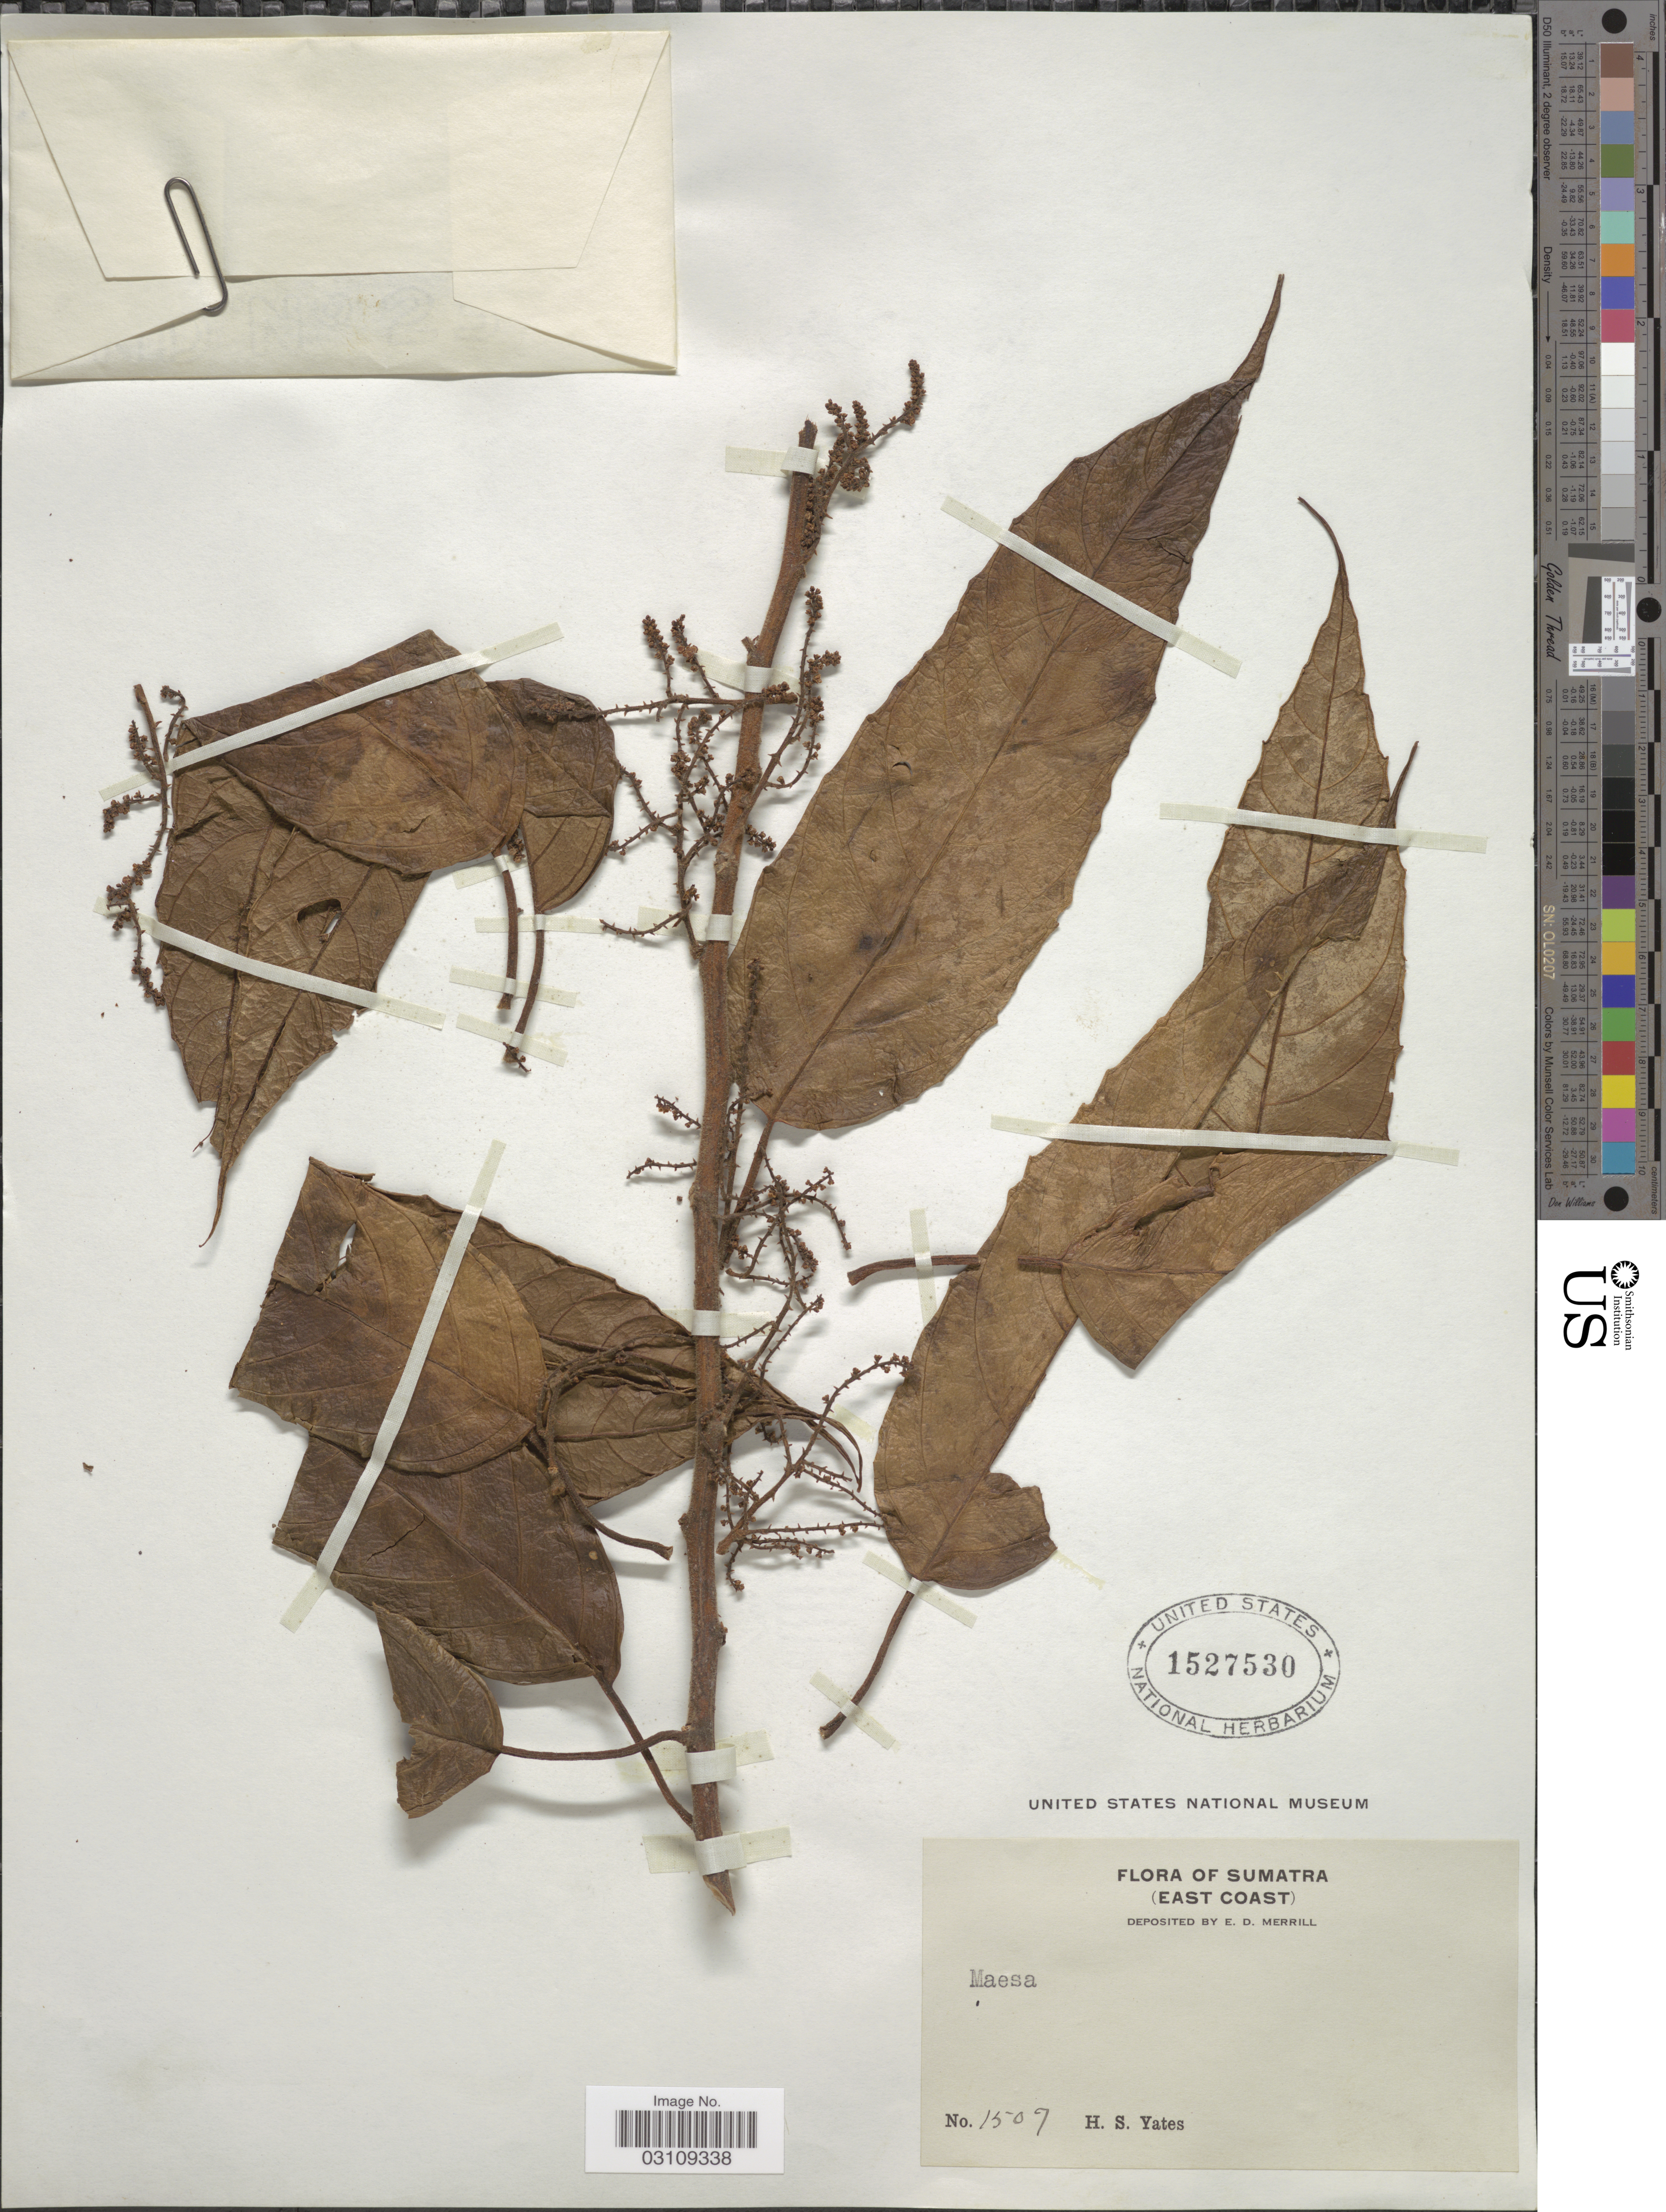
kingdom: Plantae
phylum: Tracheophyta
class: Magnoliopsida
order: Ericales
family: Primulaceae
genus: Maesa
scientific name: Maesa sp.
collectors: H. S. Yates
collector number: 1507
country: Indonesia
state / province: Sumatra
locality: (East Coast).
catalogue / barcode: US 1527530